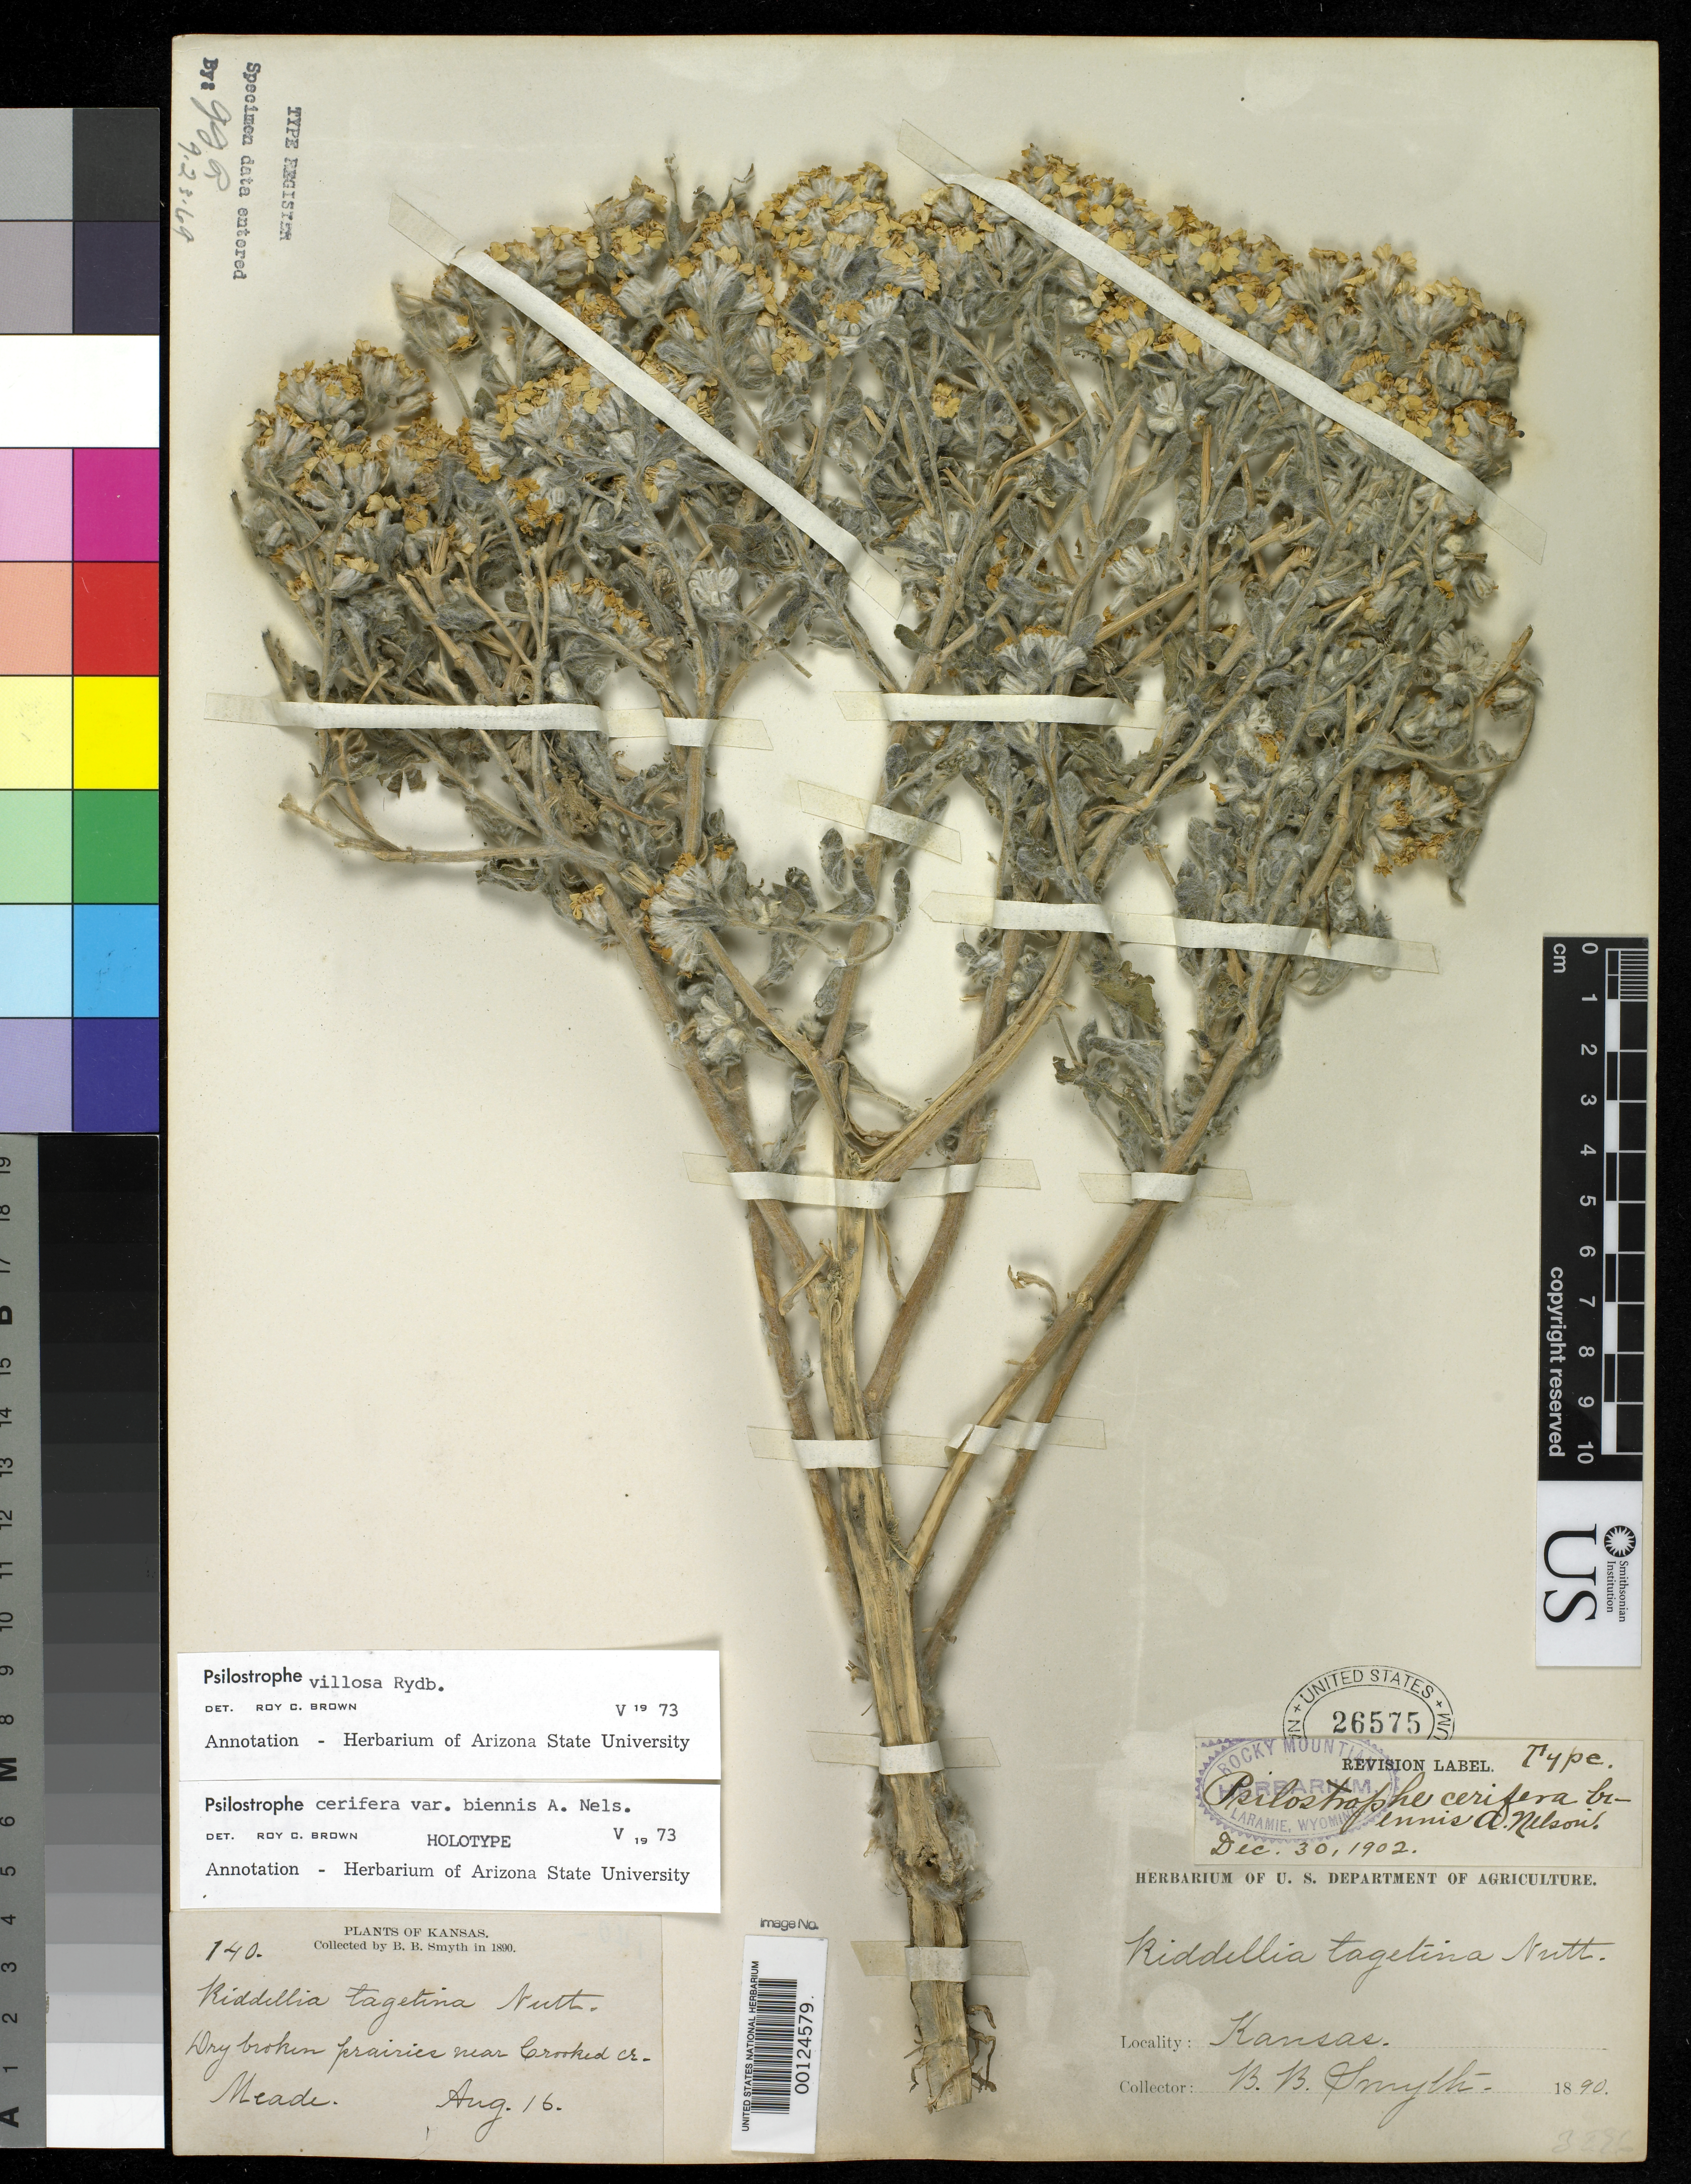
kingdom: Plantae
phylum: Tracheophyta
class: Magnoliopsida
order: Asterales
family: Asteraceae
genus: Psilostrophe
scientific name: Psilostrophe cerifera var. biennis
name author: A. Nelson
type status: Holotype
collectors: B. Smyth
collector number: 140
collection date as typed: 16 Aug 1890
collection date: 1890-08-16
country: United States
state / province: Kansas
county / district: Meade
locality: Crooked Creek.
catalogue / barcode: US 26575